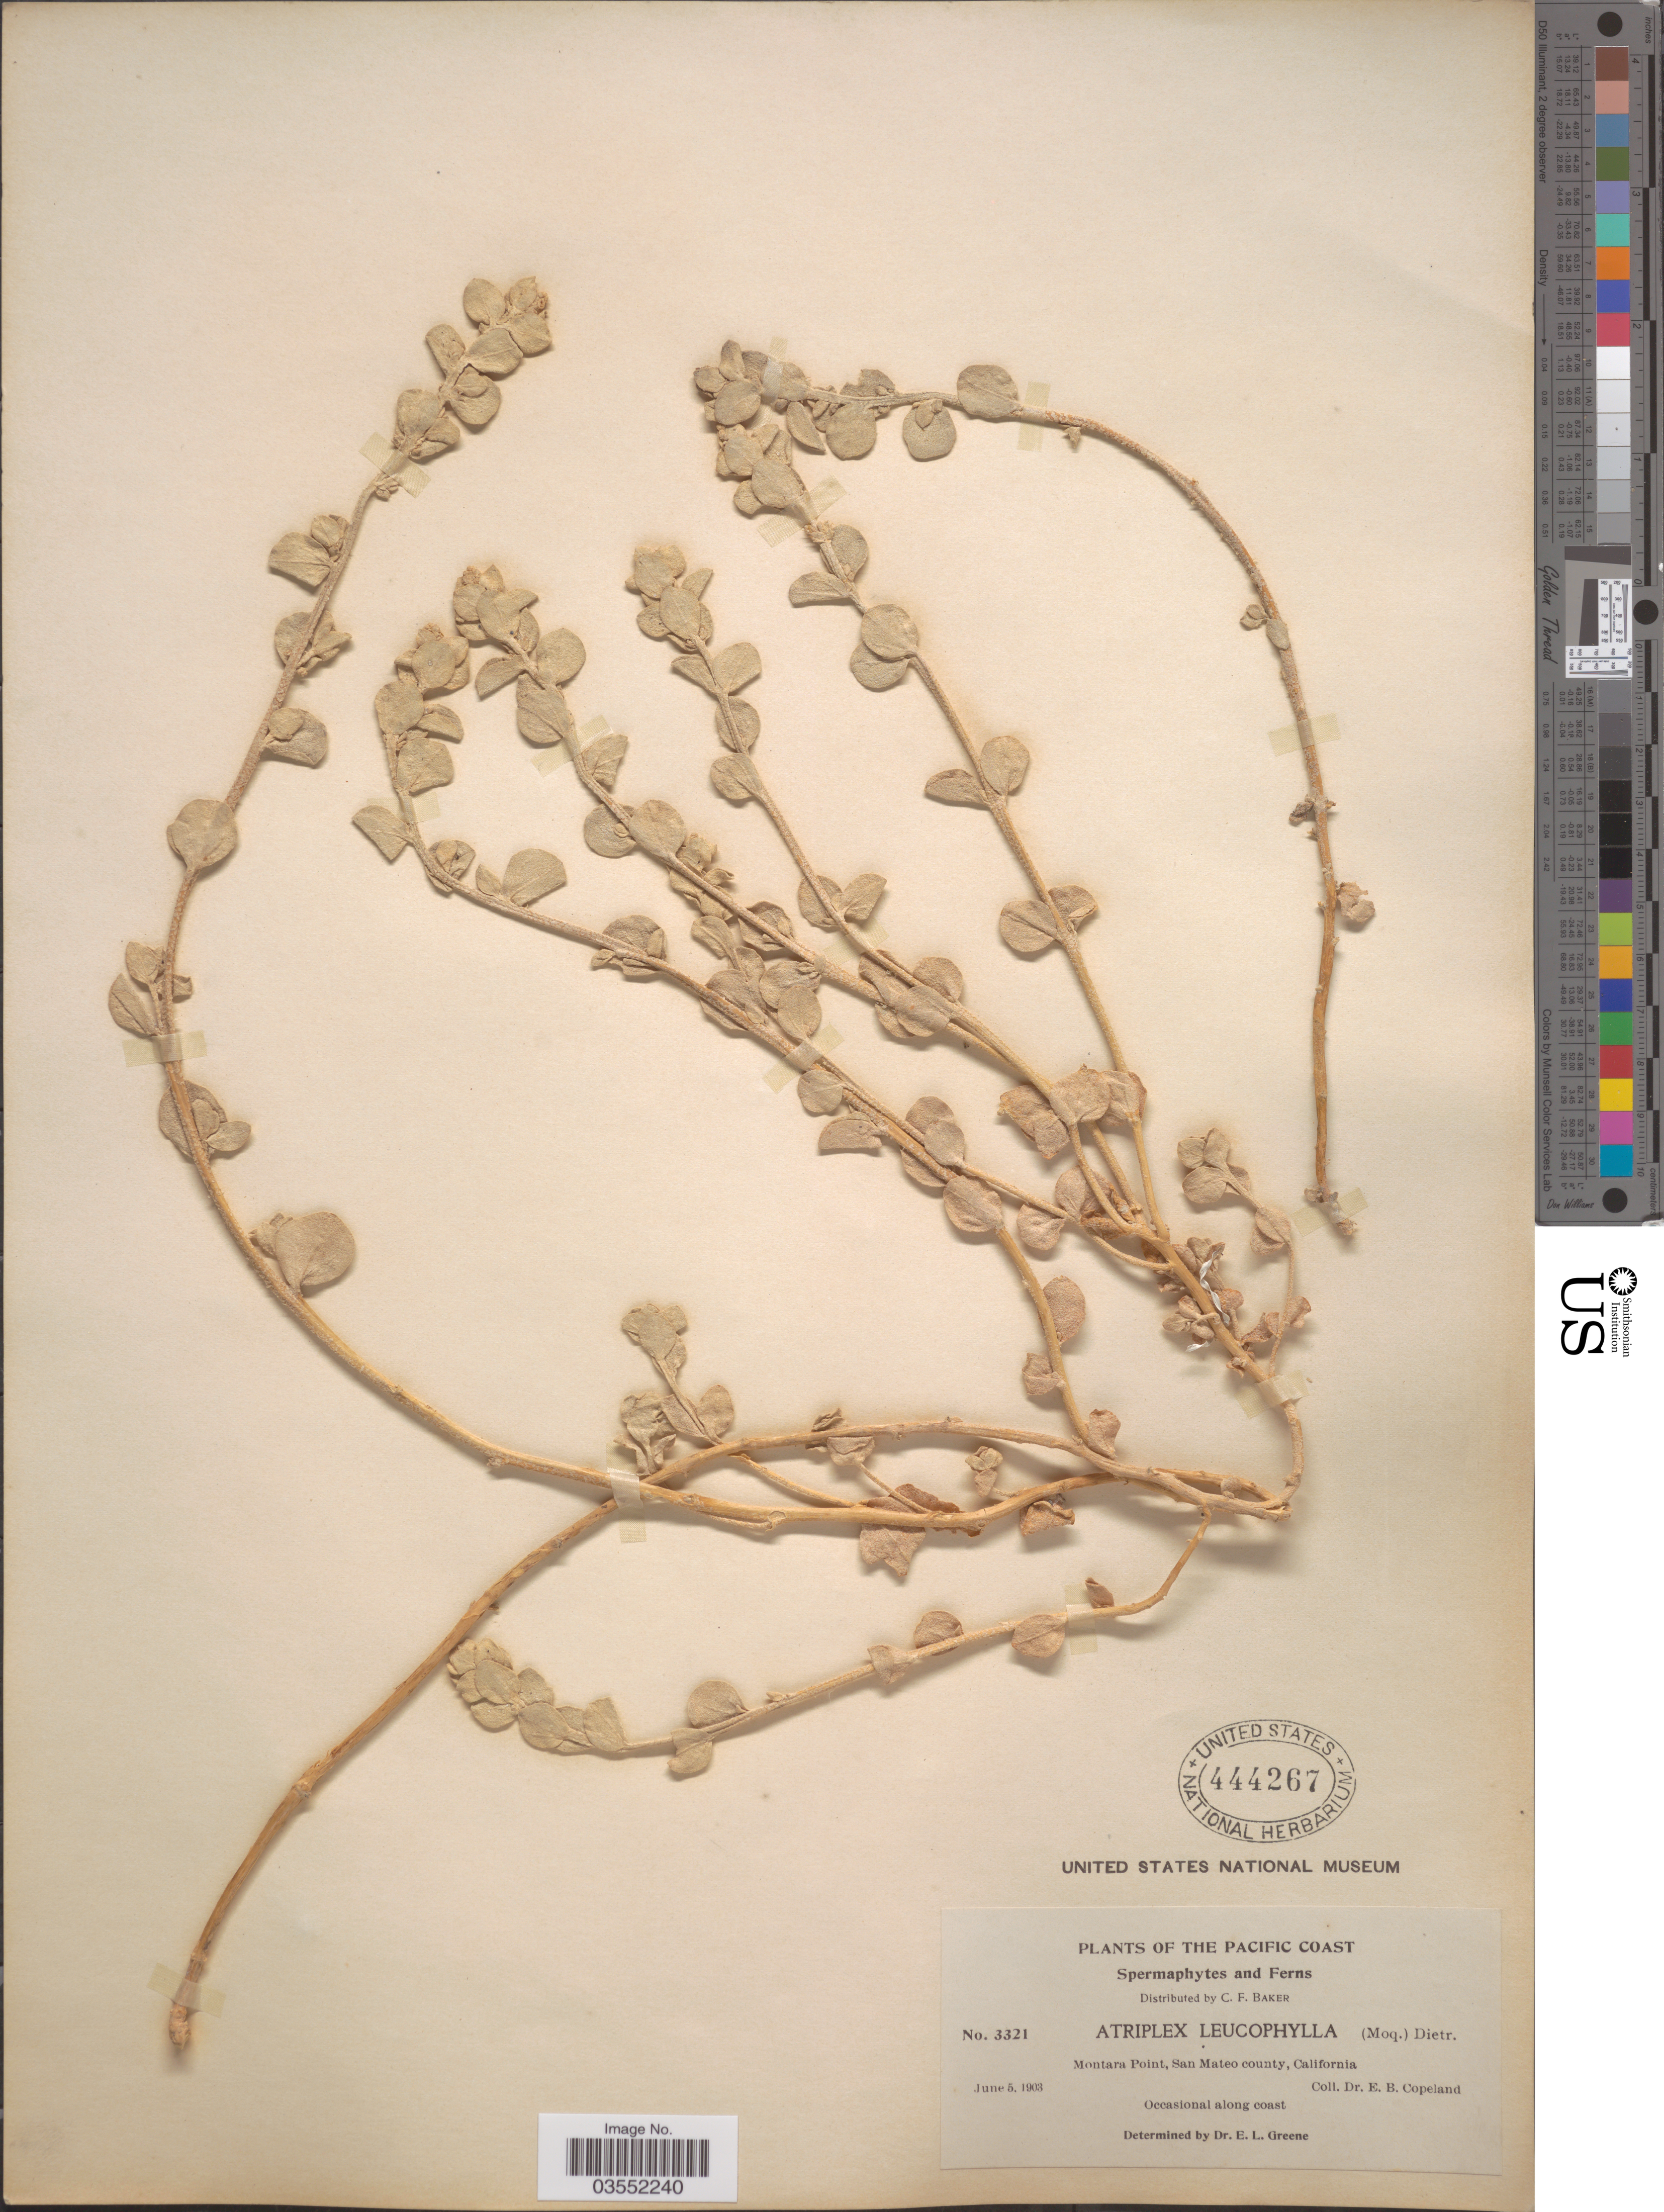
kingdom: Plantae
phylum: Tracheophyta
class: Magnoliopsida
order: Caryophyllales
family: Amaranthaceae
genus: Atriplex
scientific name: Atriplex leucophylla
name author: (Moq.) D. Dietr.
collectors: E. B. Copeland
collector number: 3321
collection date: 1903-06-05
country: United States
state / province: California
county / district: San Mateo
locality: The Pacific Coast. Montara Point, San Mateo county. Occasional along coast.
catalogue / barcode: US 444267